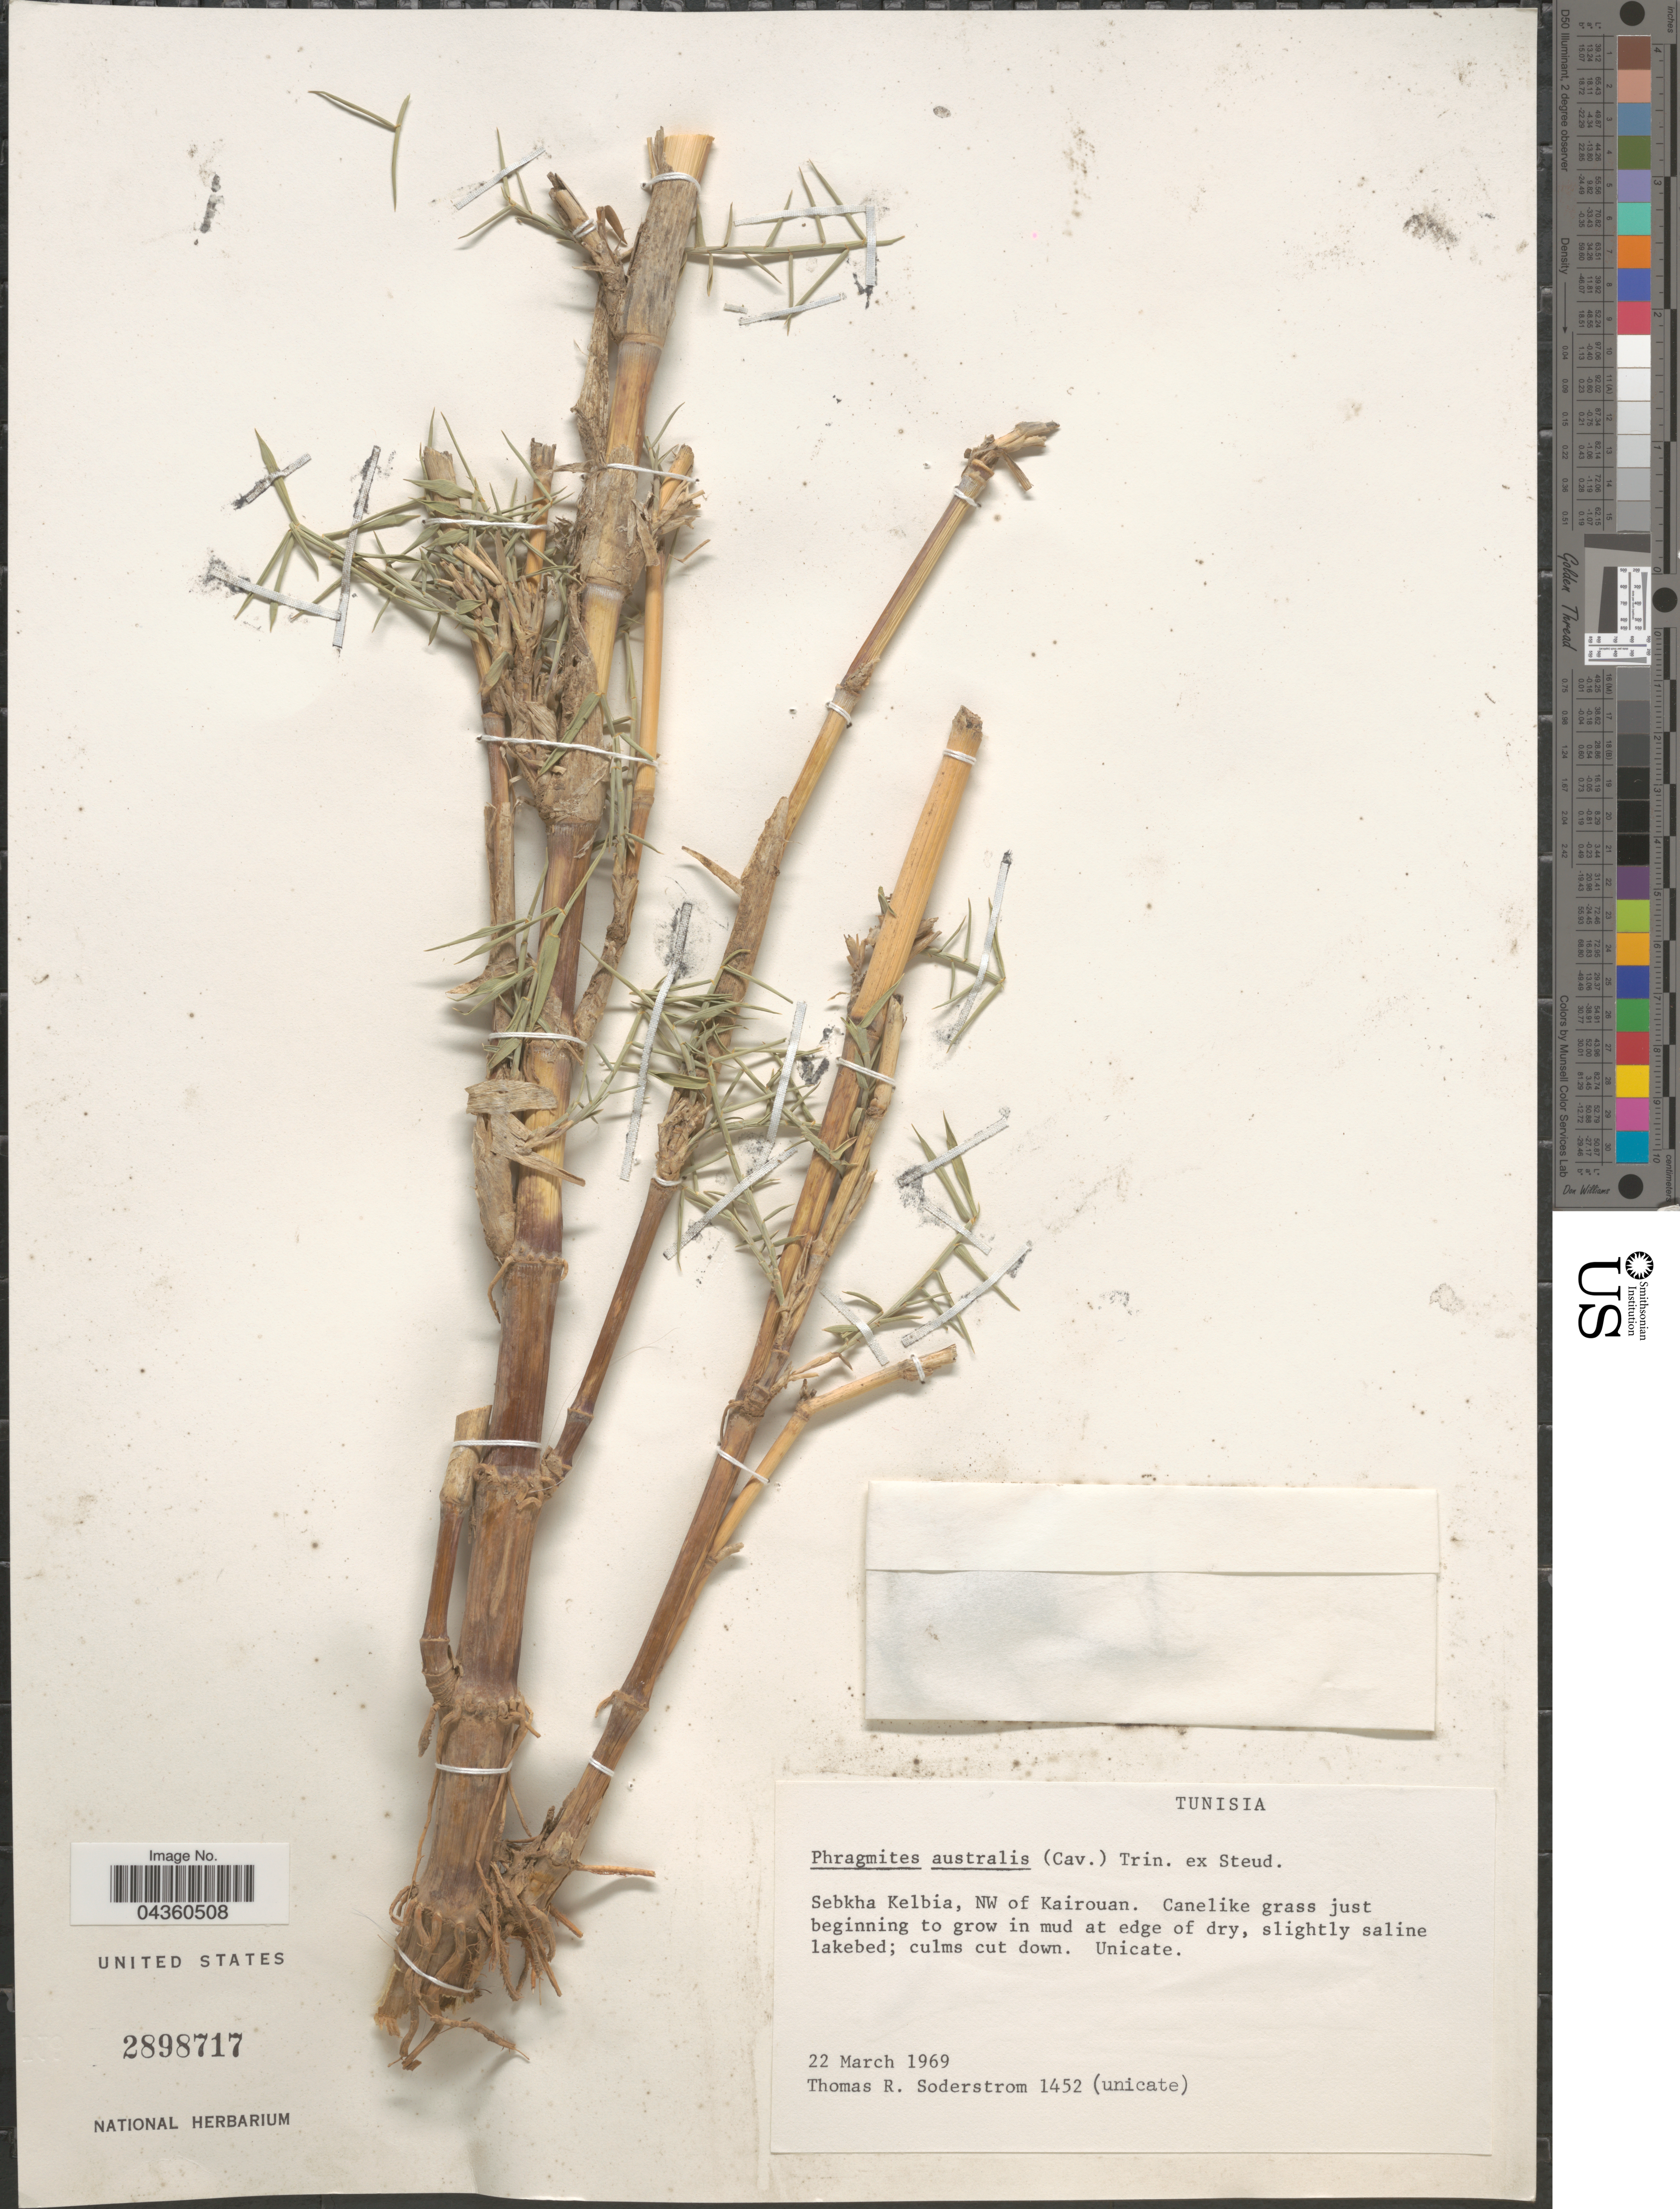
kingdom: Plantae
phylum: Tracheophyta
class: Liliopsida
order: Poales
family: Poaceae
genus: Phragmites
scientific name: Phragmites sp.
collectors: T. R. Soderstrom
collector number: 1452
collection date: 1969-03-22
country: Tunisia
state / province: Kairouan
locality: Sebkha Kelbia, NW of Kairouan.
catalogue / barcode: US 2898717